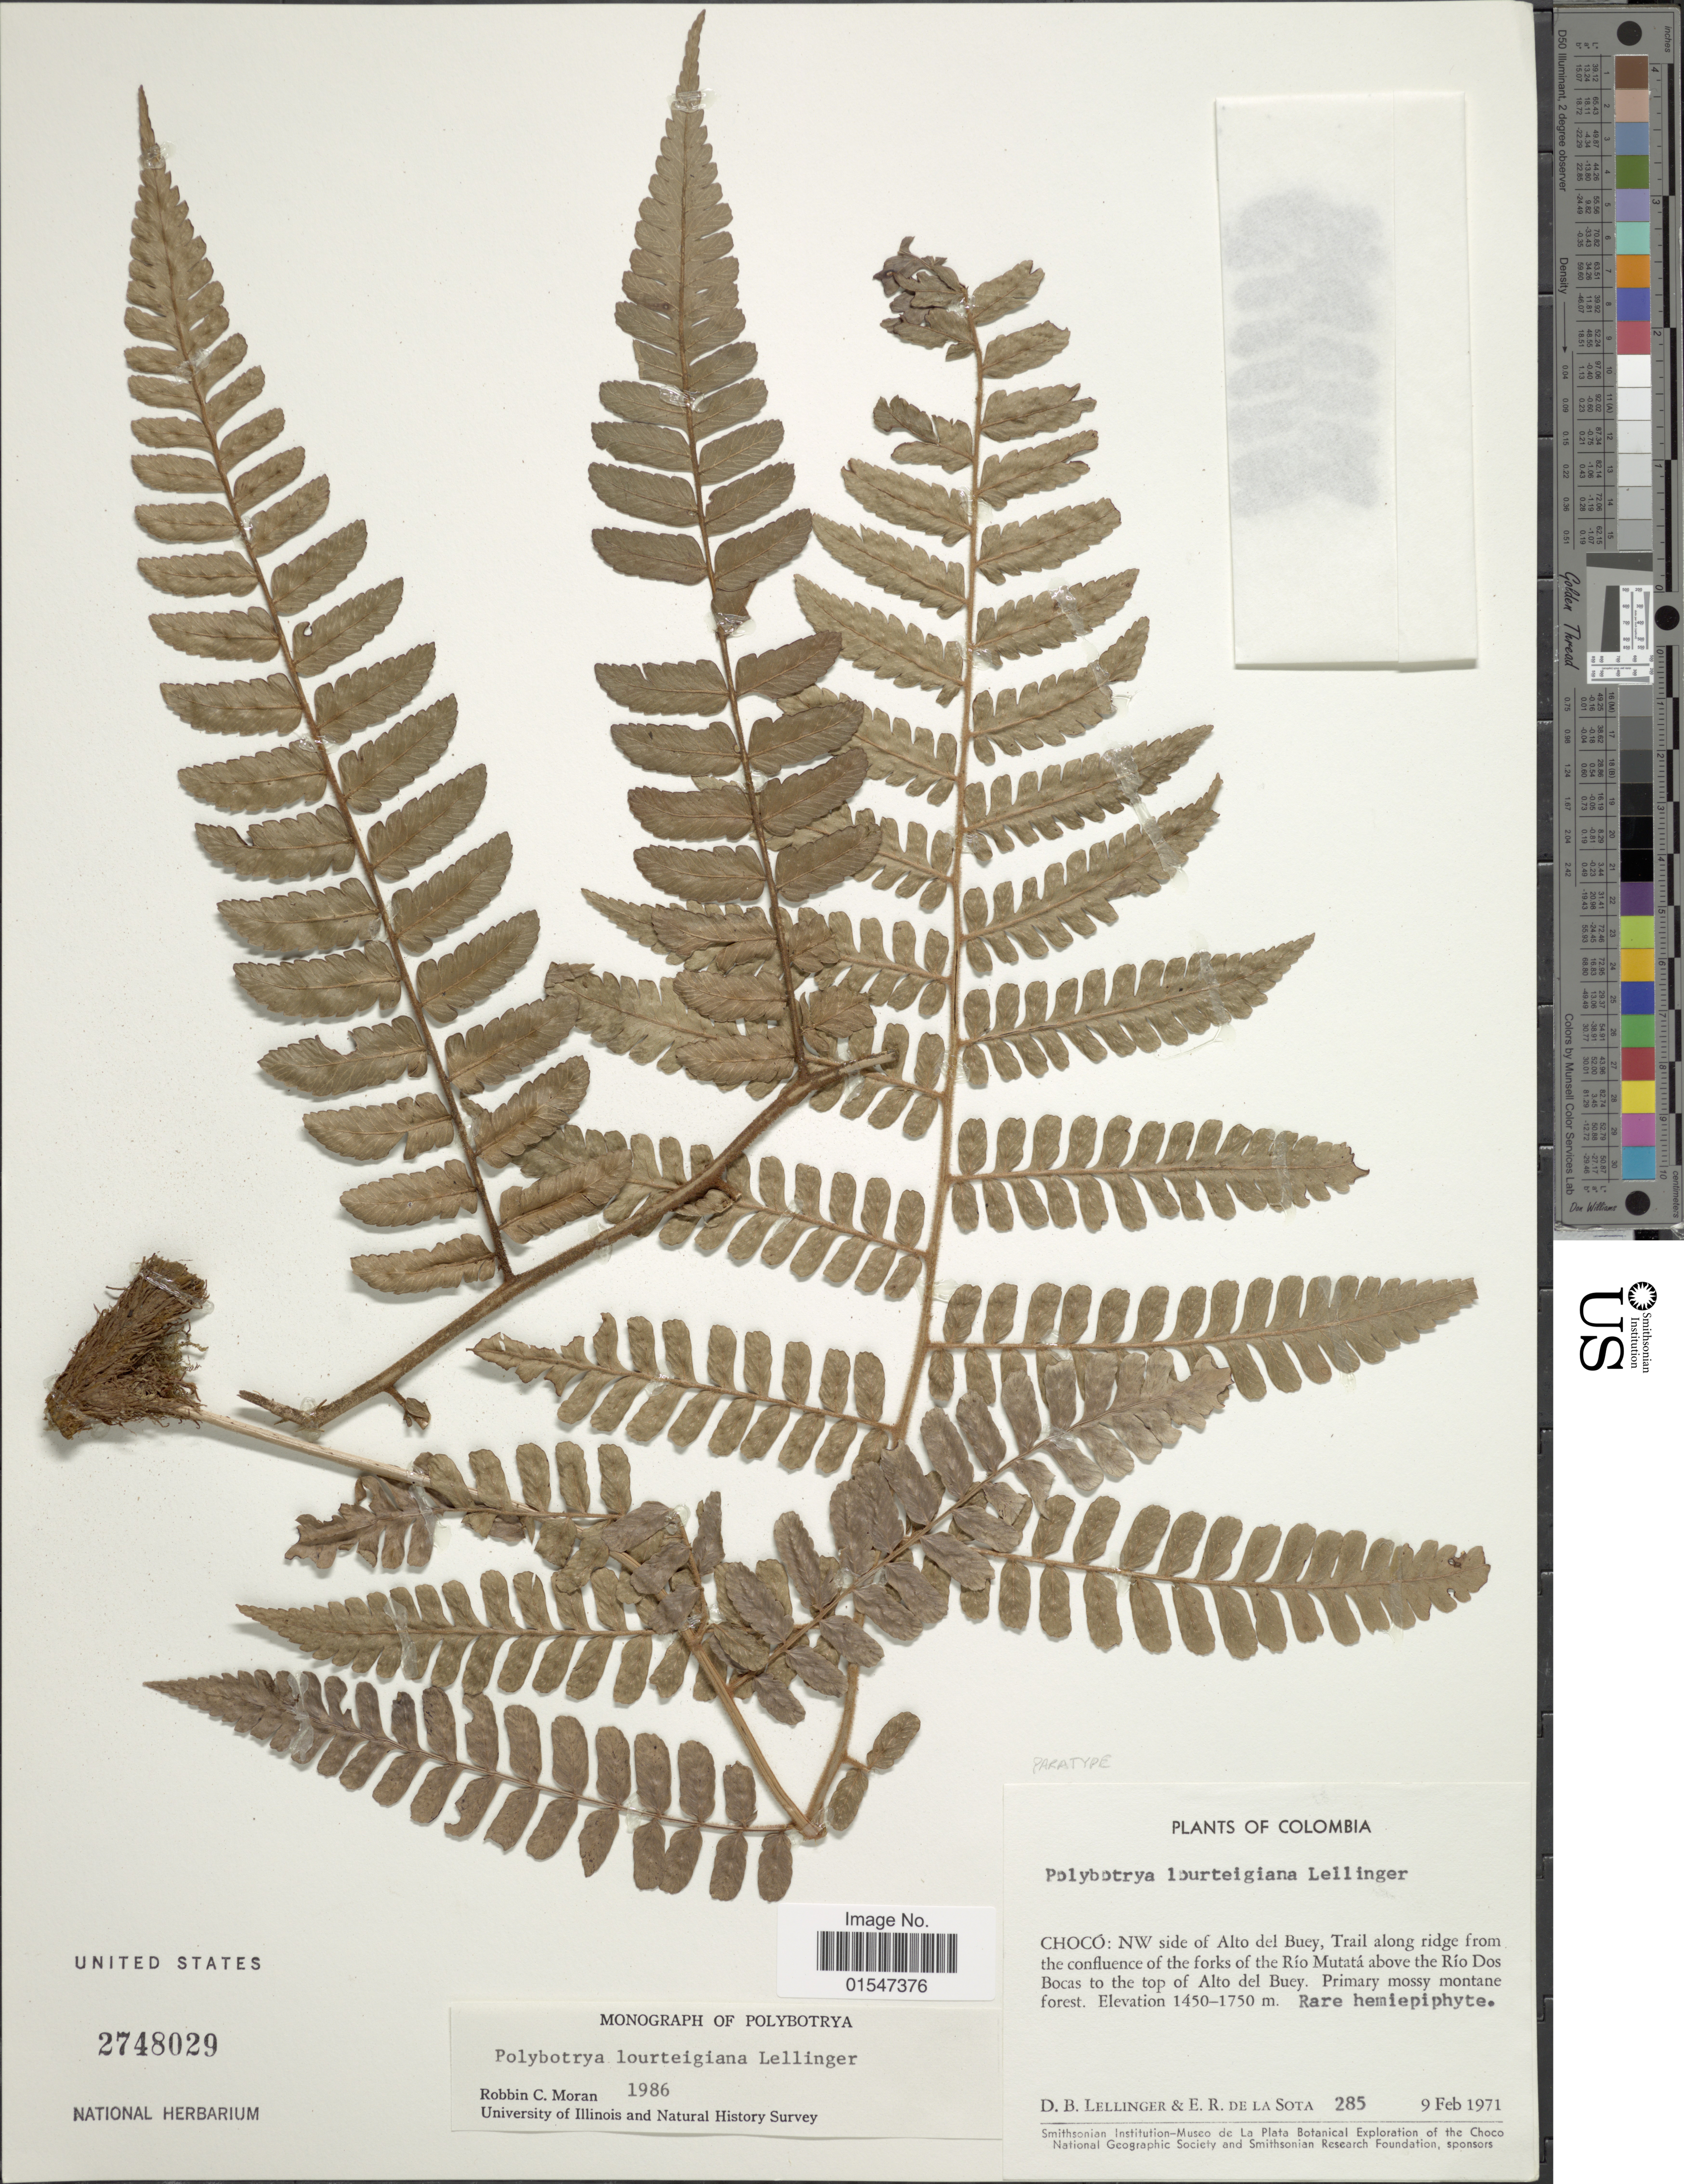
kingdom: Plantae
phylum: Tracheophyta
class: Polypodiopsida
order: Polypodiales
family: Dryopteridaceae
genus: Polybotrya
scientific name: Polybotrya lourteigiana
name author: Lellinger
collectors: D. B. Lellinger & E. R. de la Sota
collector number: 285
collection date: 1971-02-09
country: Colombia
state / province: Chocó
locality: NW side of Alto del Buey, Trail along ridge from the confluence of the forks of the Río Muntatá above the Río Dos Bocas to the top of Alto del Buey.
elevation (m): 1450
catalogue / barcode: US 2748029